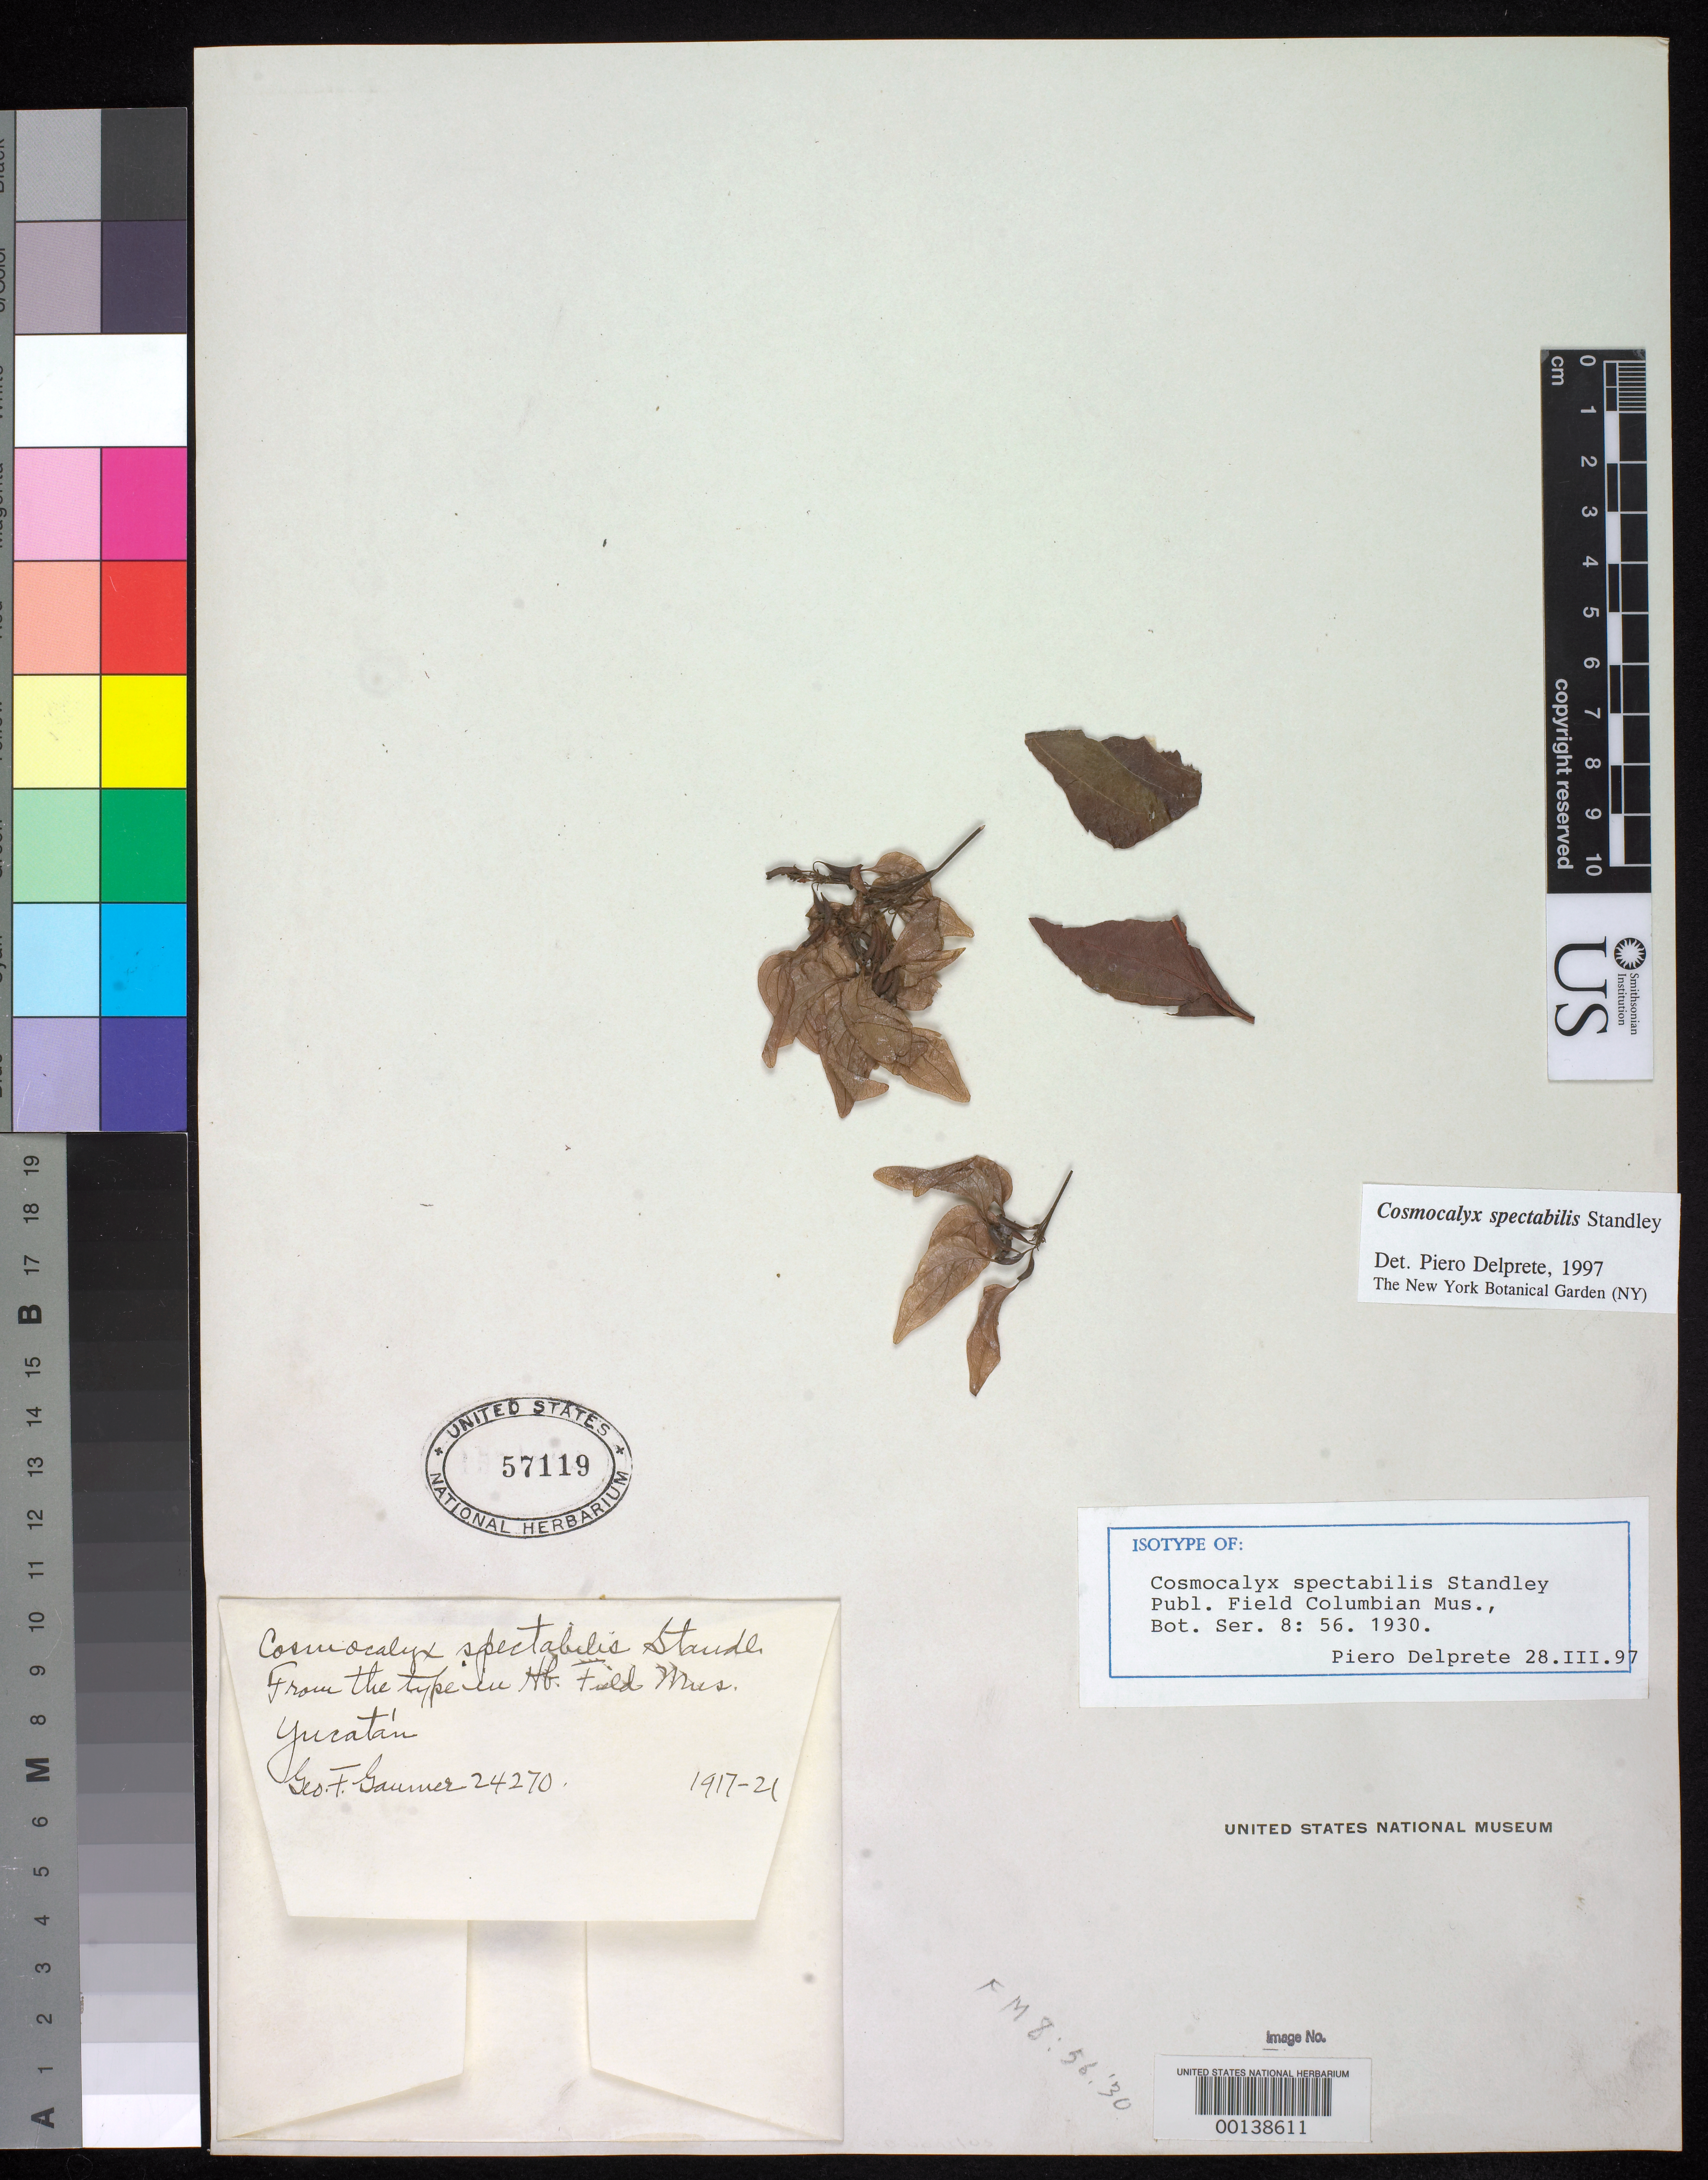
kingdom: Plantae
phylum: Tracheophyta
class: Magnoliopsida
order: Gentianales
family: Rubiaceae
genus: Cosmocalyx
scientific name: Cosmocalyx spectabilis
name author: Standl.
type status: Isotype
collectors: G. F. Gaumer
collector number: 24270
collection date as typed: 1917 to -- --- 1921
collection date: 1917/1921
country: Mexico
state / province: Yucatán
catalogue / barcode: US 57119